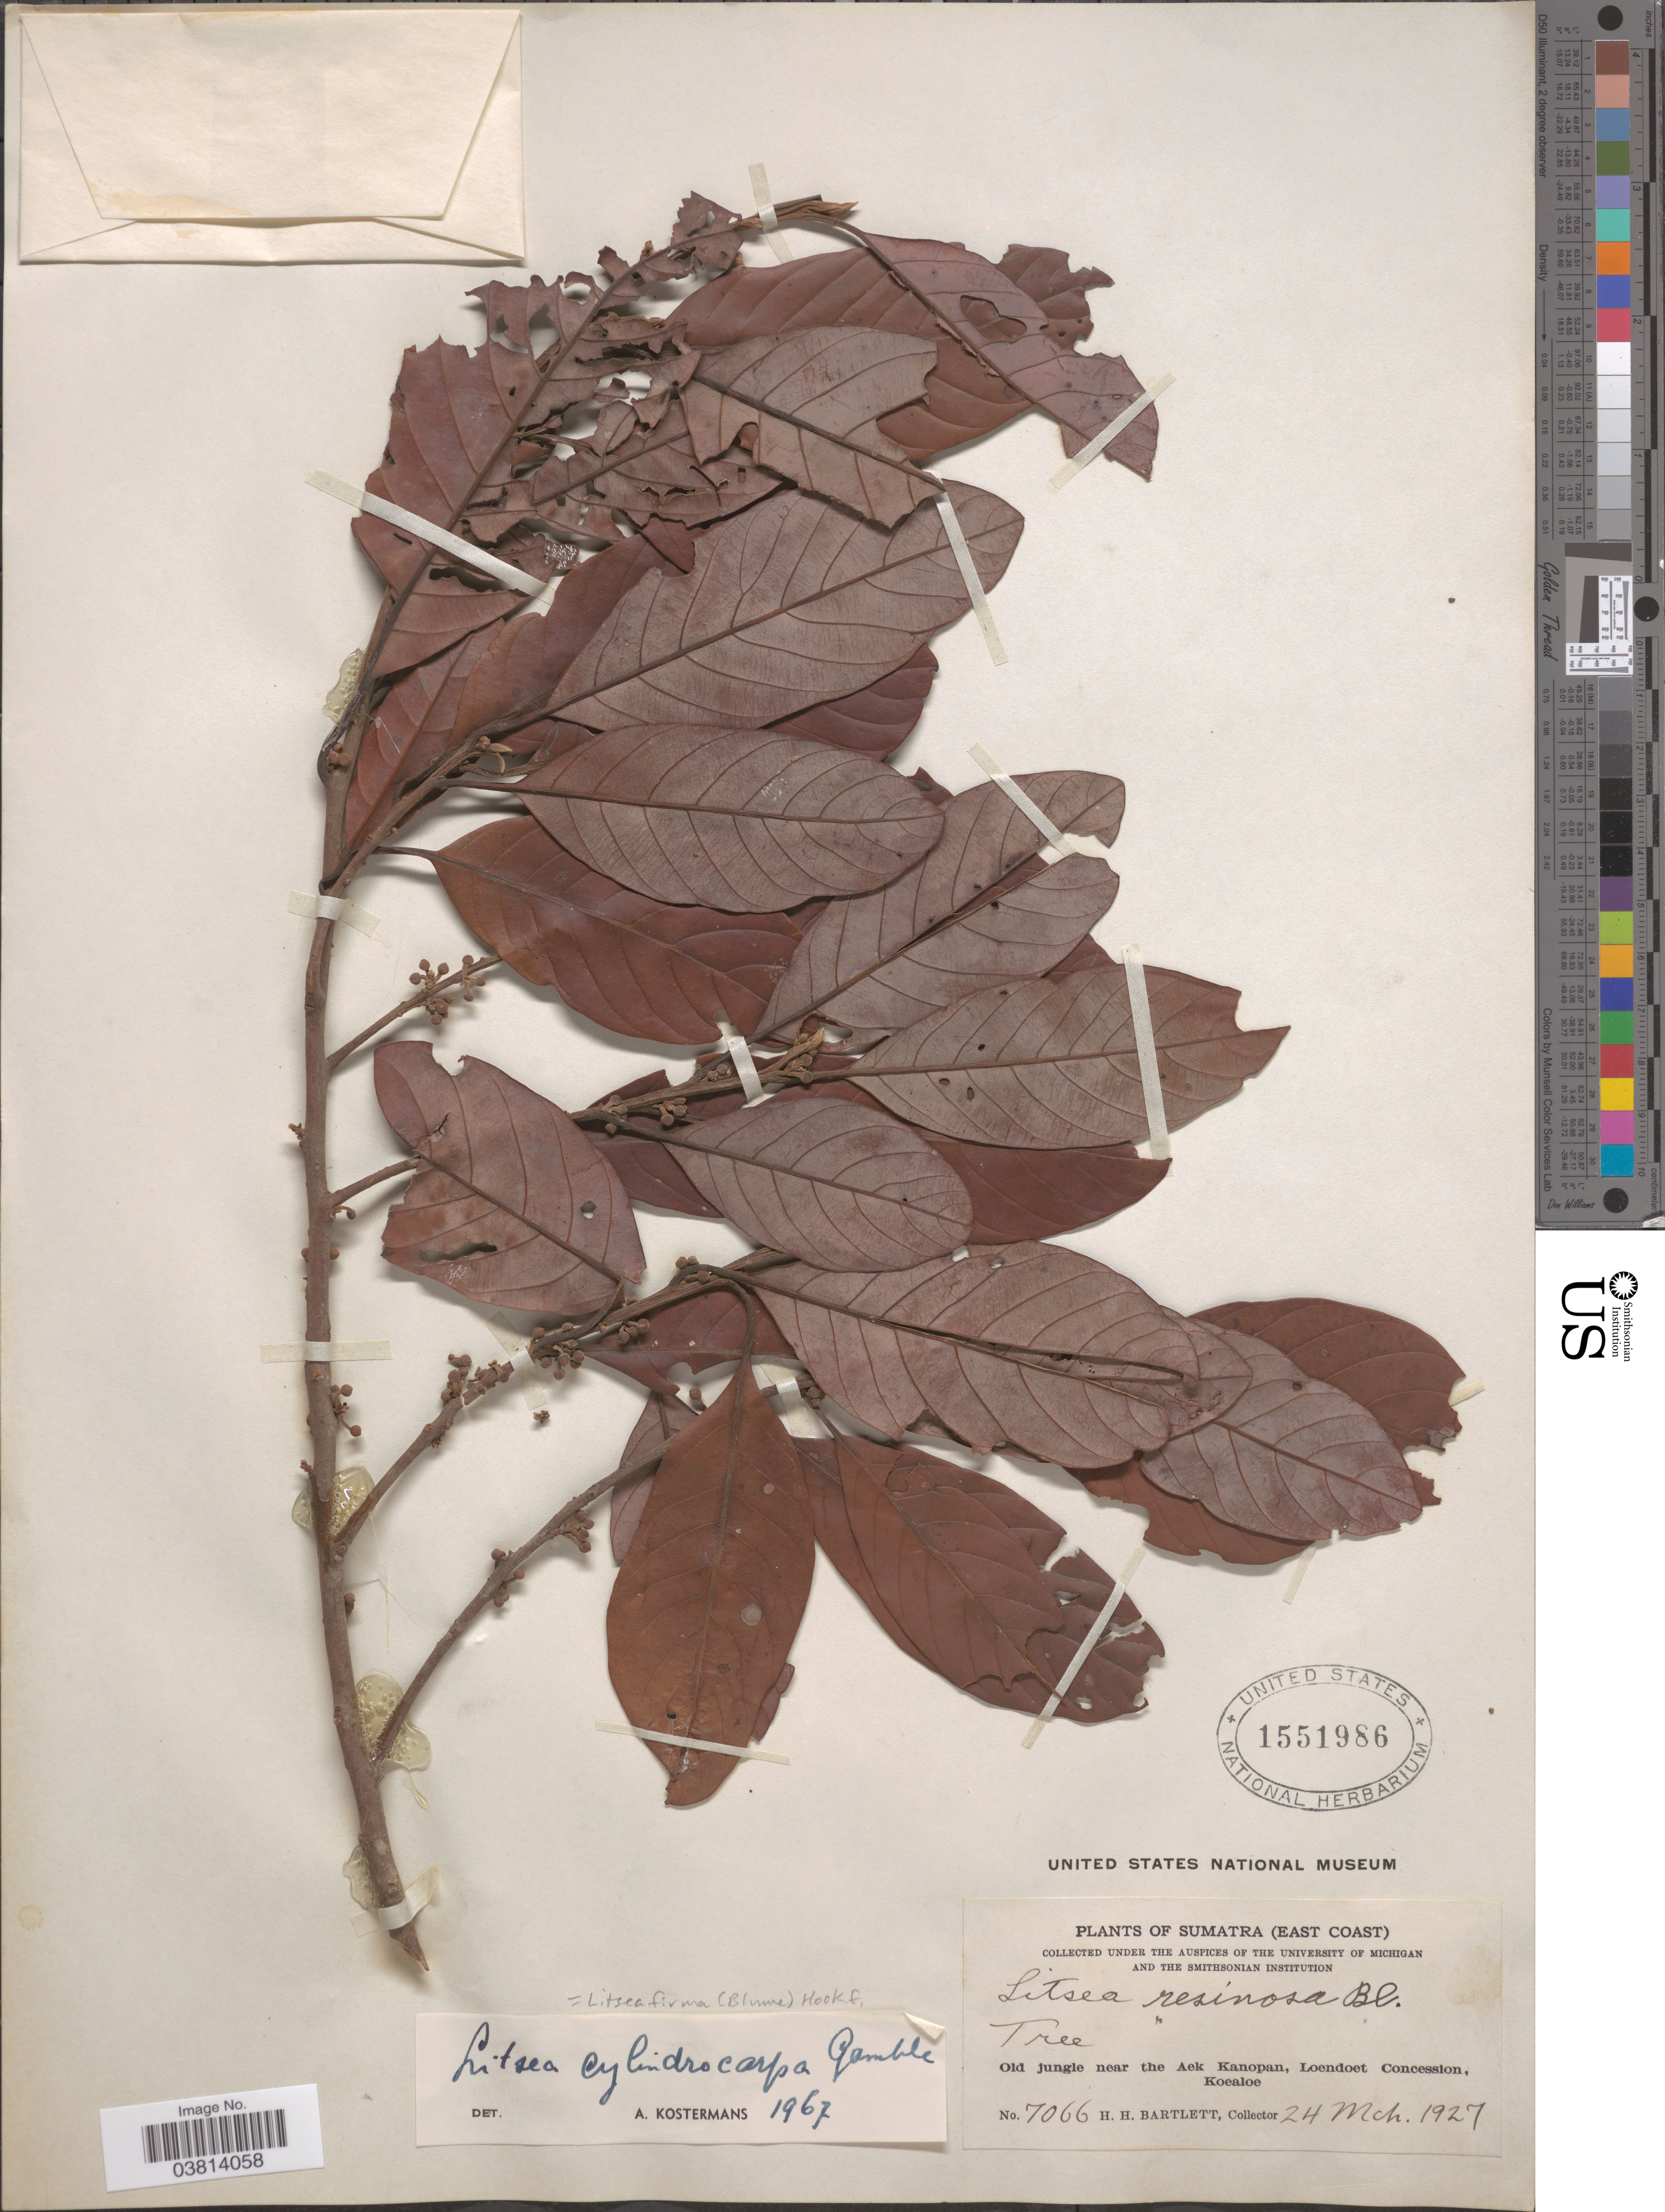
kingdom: Plantae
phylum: Tracheophyta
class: Magnoliopsida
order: Laurales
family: Lauraceae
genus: Litsea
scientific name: Litsea firma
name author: (Blume) Hook. f.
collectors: H. H. Bartlett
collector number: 7066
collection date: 1927-03-24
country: Indonesia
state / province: Sumatra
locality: (East Coast). Old jungle near the Aek Kanopan, Loendoet Concession, Koealoe.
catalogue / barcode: US 1551986